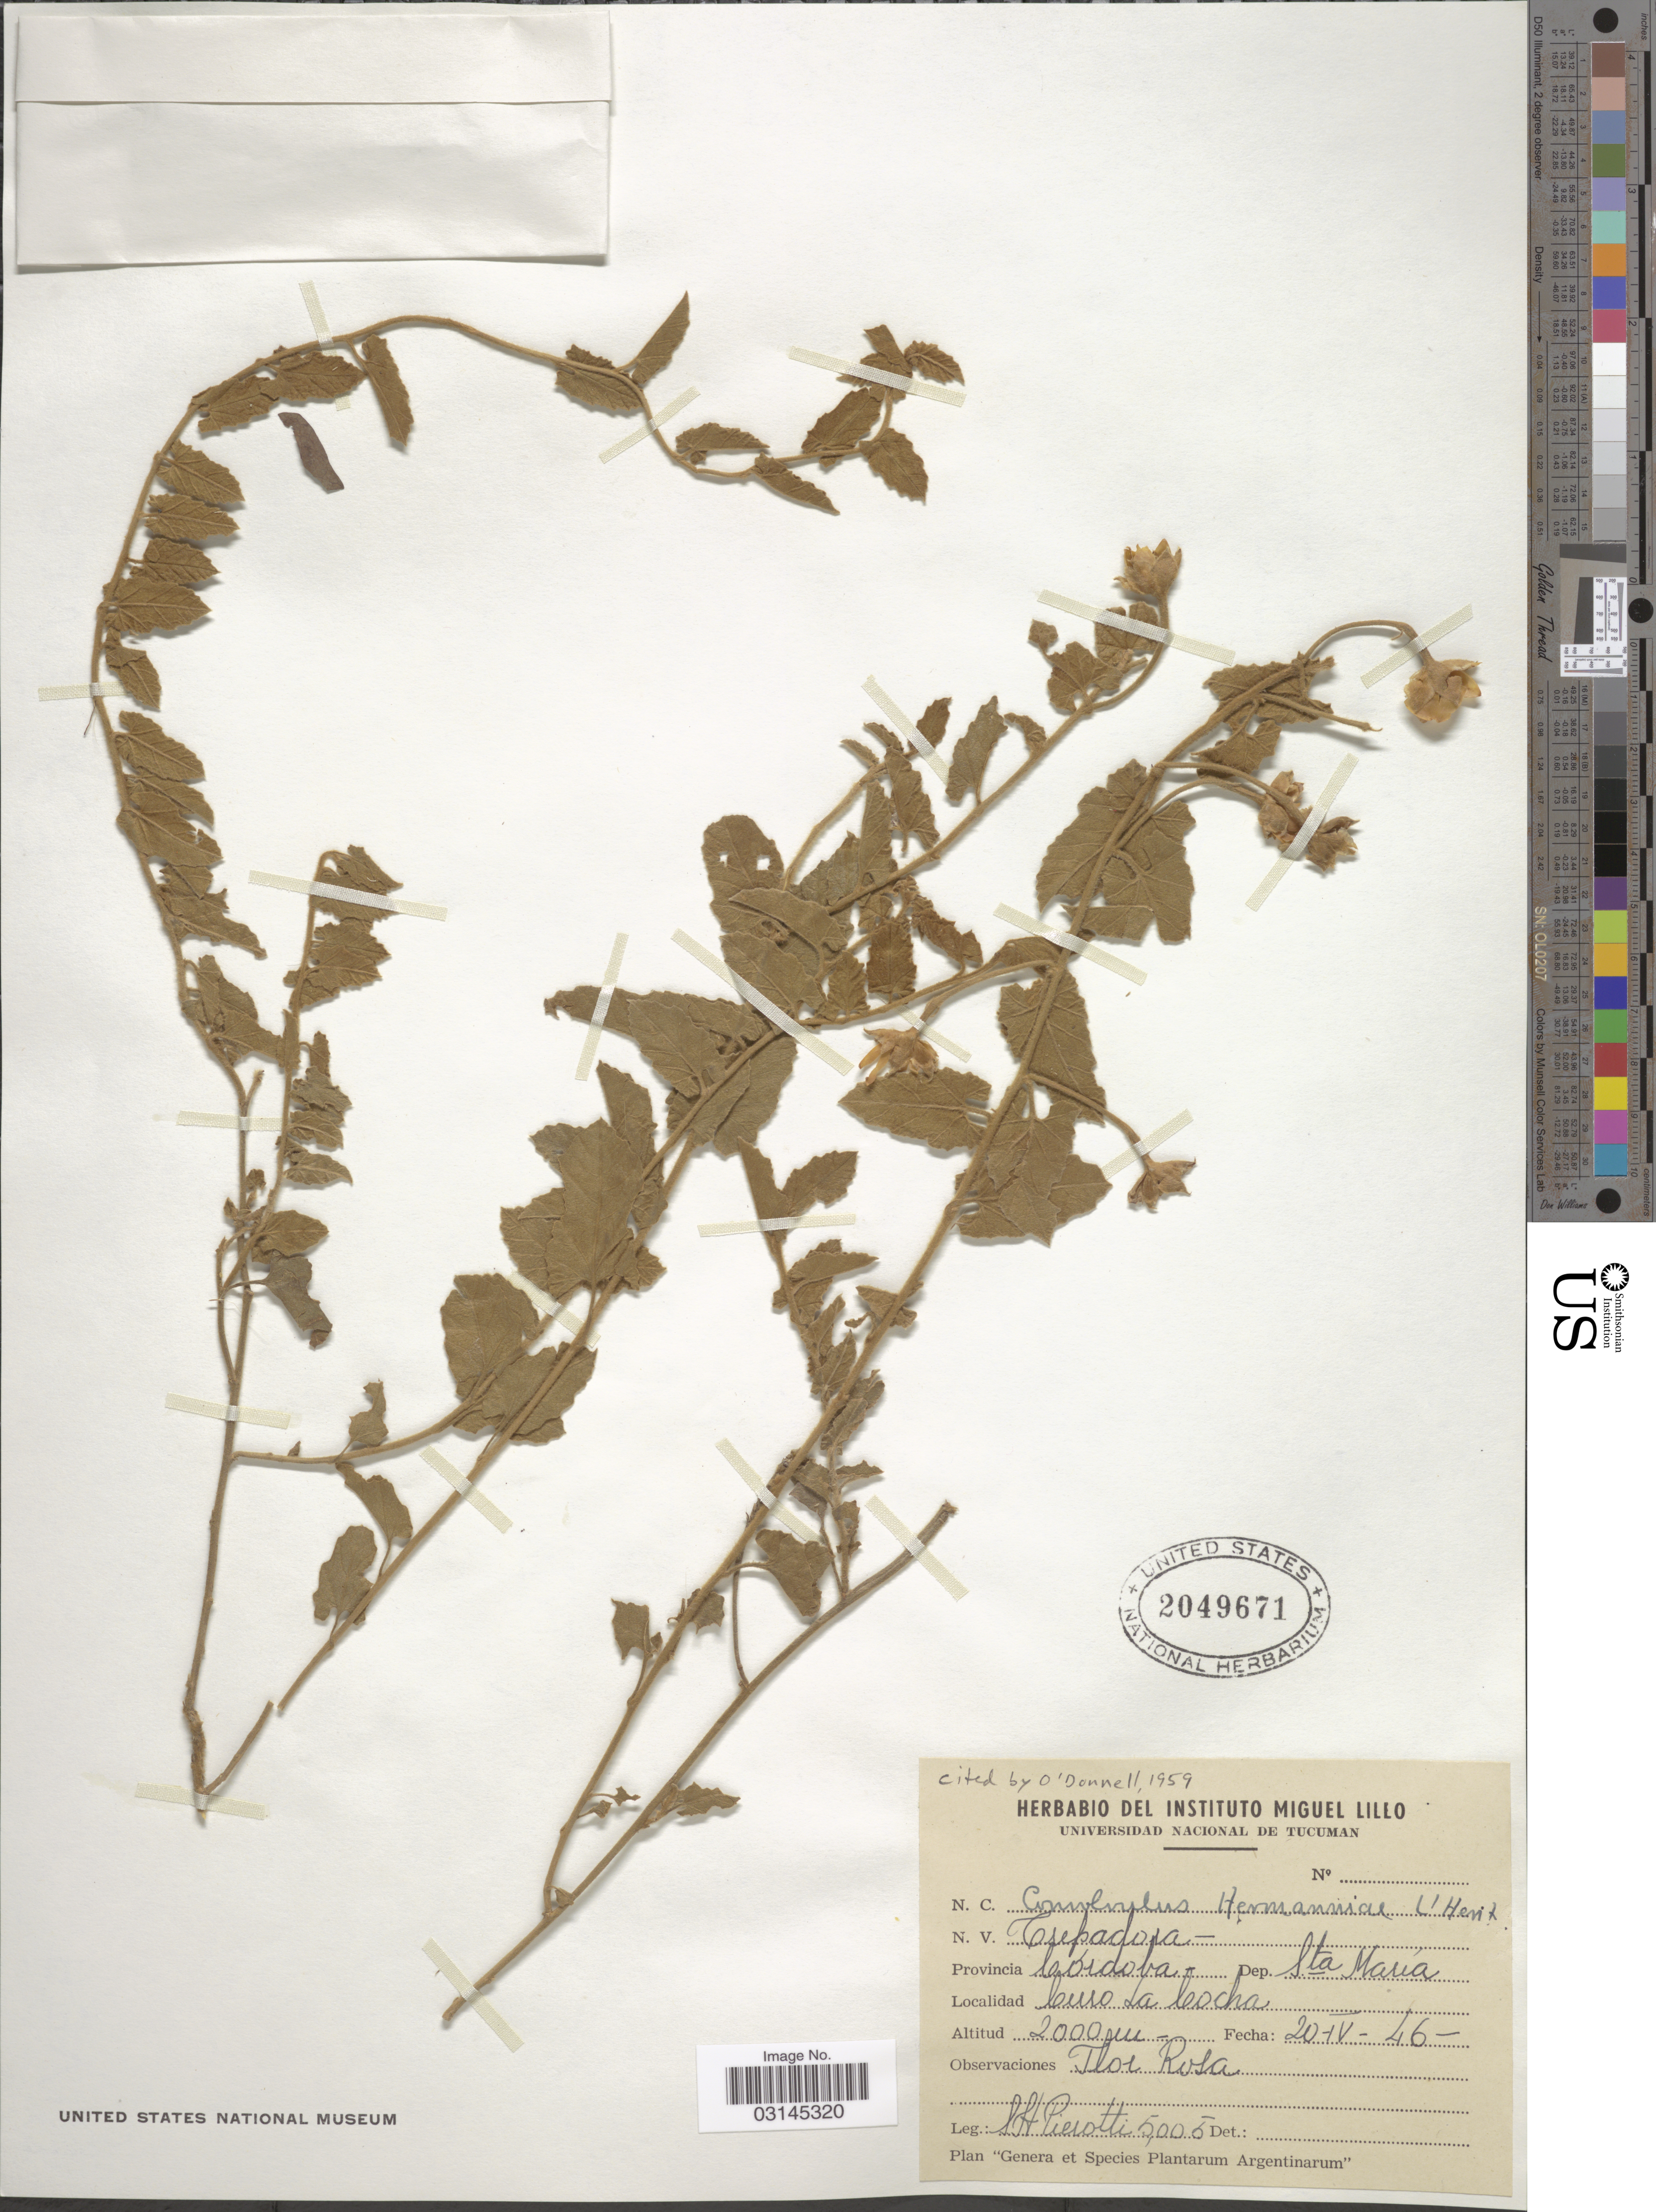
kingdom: Plantae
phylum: Tracheophyta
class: Magnoliopsida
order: Solanales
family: Convolvulaceae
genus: Convolvulus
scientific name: Convolvulus hermanniae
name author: L'Hér.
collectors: S. A. Pierotti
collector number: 5005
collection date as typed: Transcribed d/m/y: 20/4/46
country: Argentina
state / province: Cordoba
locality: Dep. Sta María, Cerro La Cocha.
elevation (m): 2000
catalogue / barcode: US 2049671